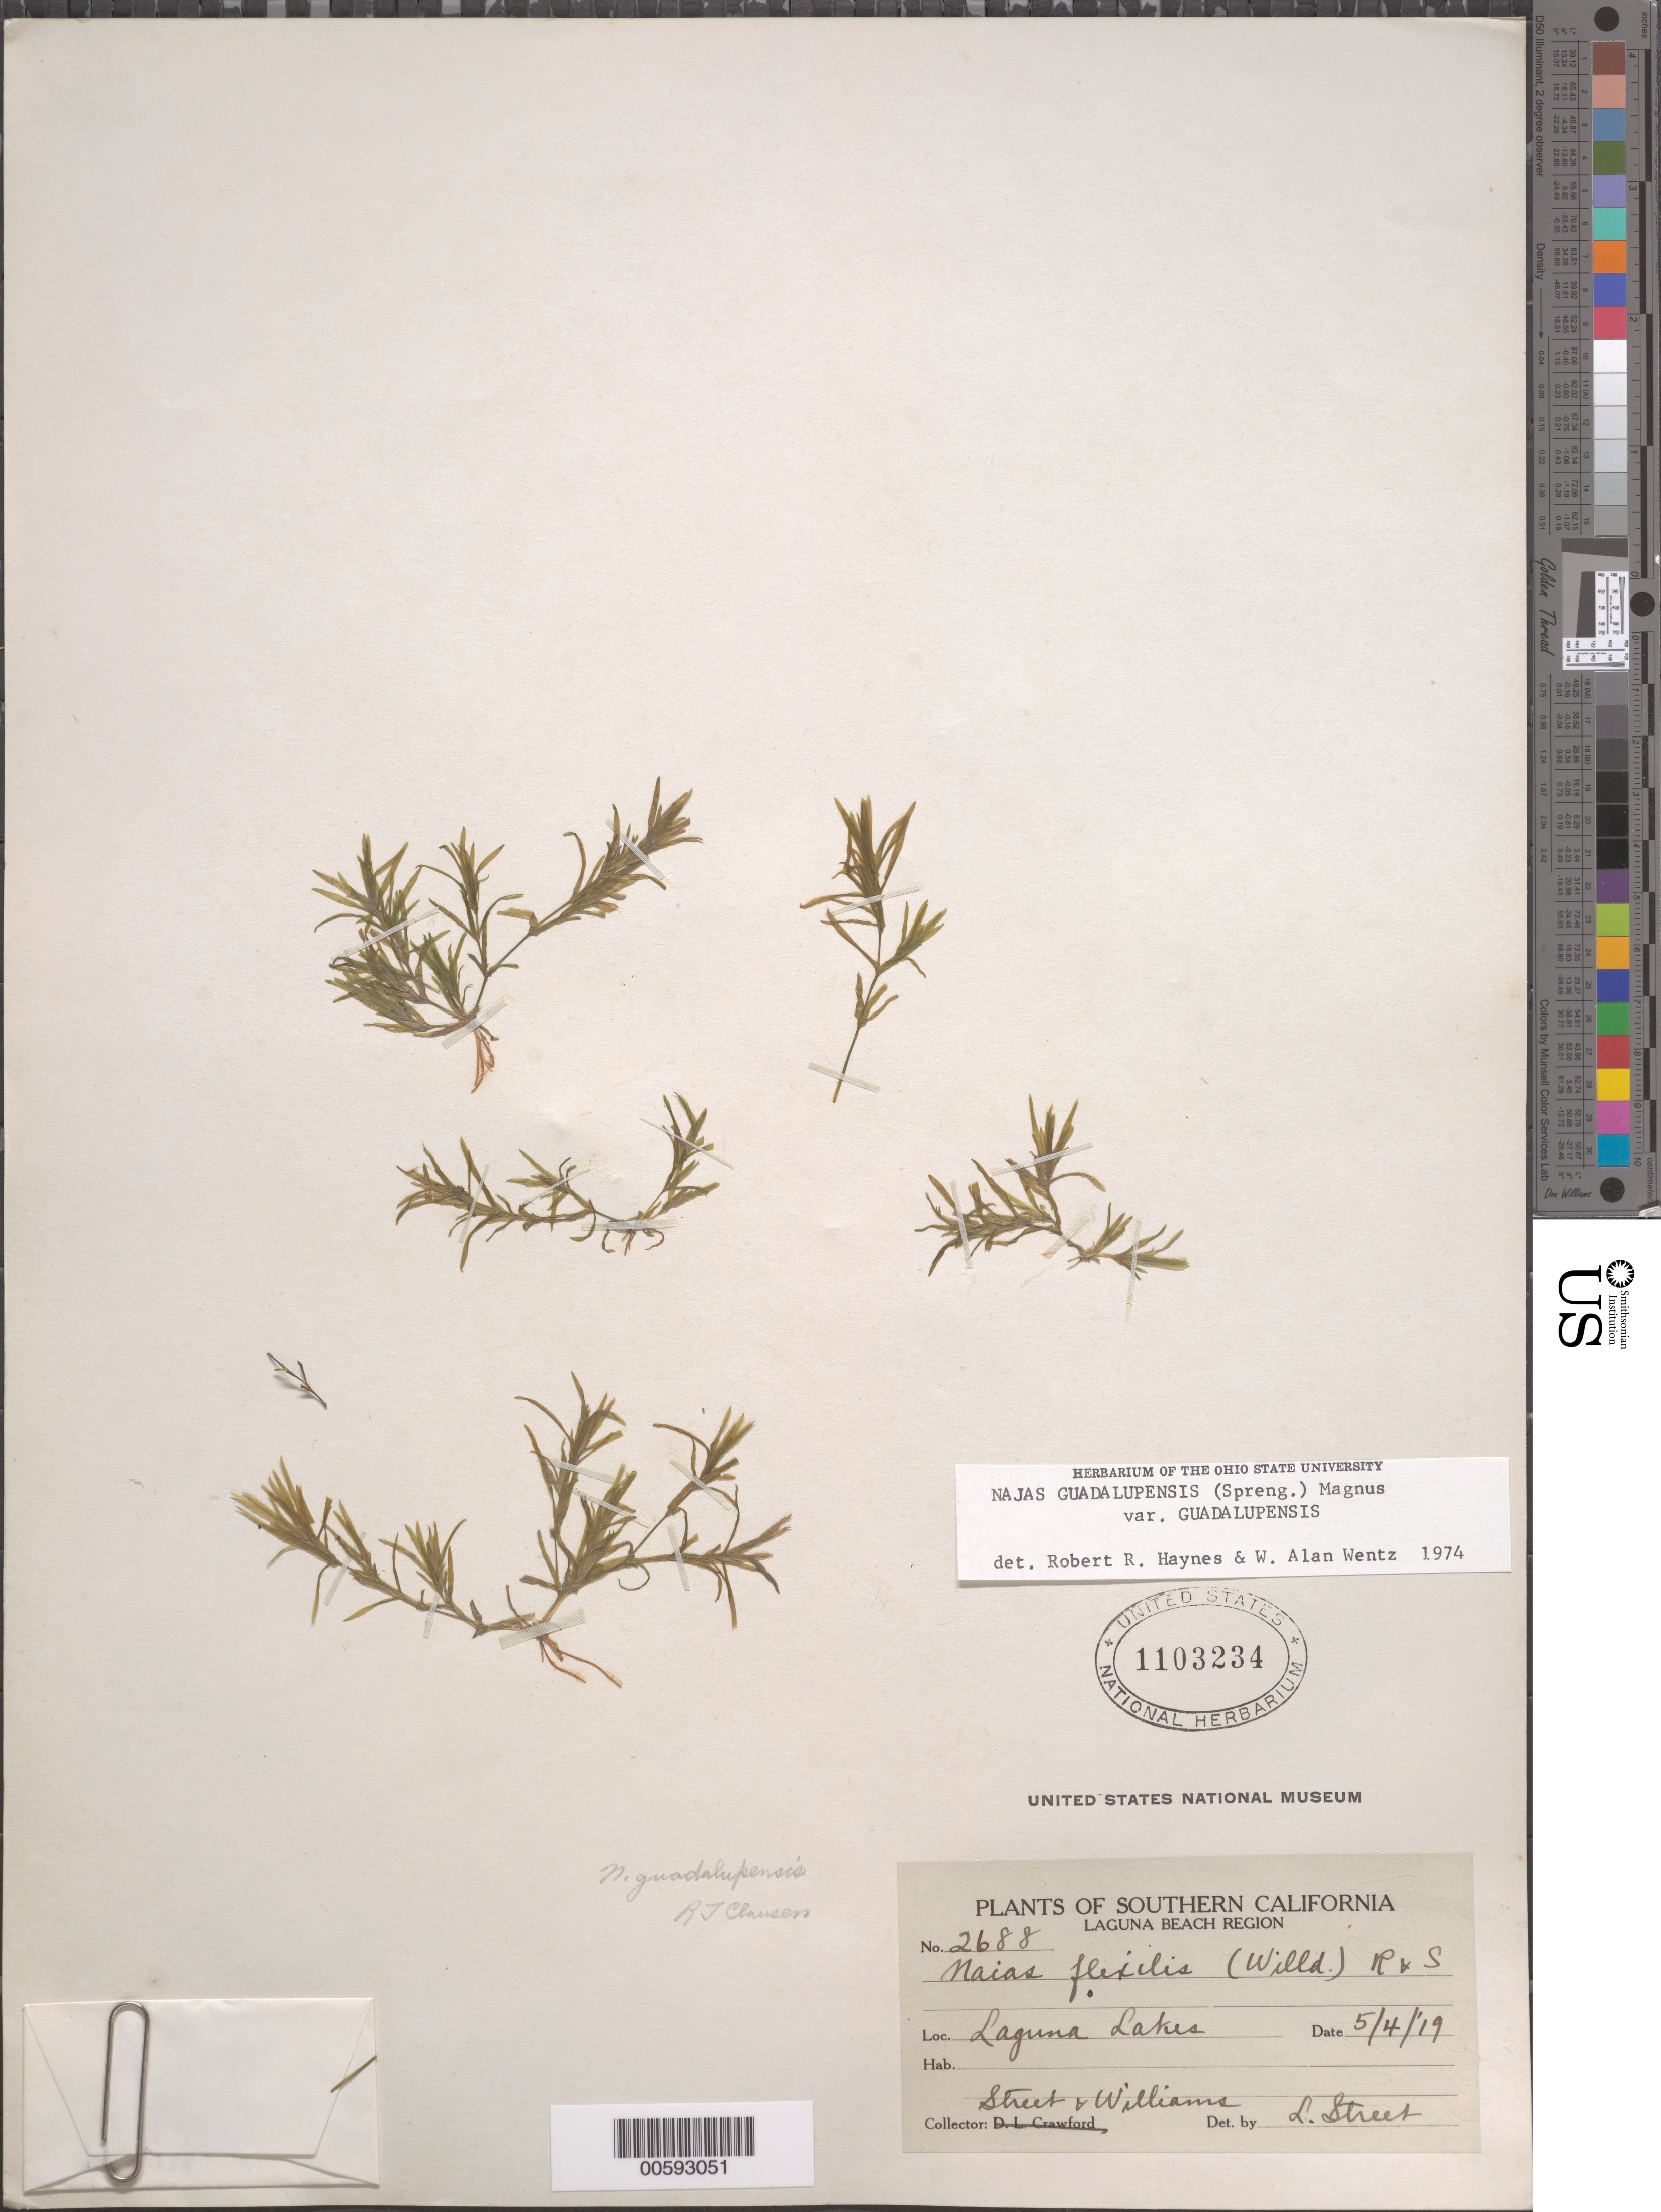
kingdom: Plantae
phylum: Tracheophyta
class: Liliopsida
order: Alismatales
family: Hydrocharitaceae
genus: Najas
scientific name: Najas guadalupensis var. guadalupensis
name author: (Spreng.) Magnus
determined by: Haynes, R. R.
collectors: S. Street & -- Williams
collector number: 2688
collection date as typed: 05 Apr 1919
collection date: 1919-04-05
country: United States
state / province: California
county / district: Orange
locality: Laguna Lakes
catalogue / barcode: US 1103234